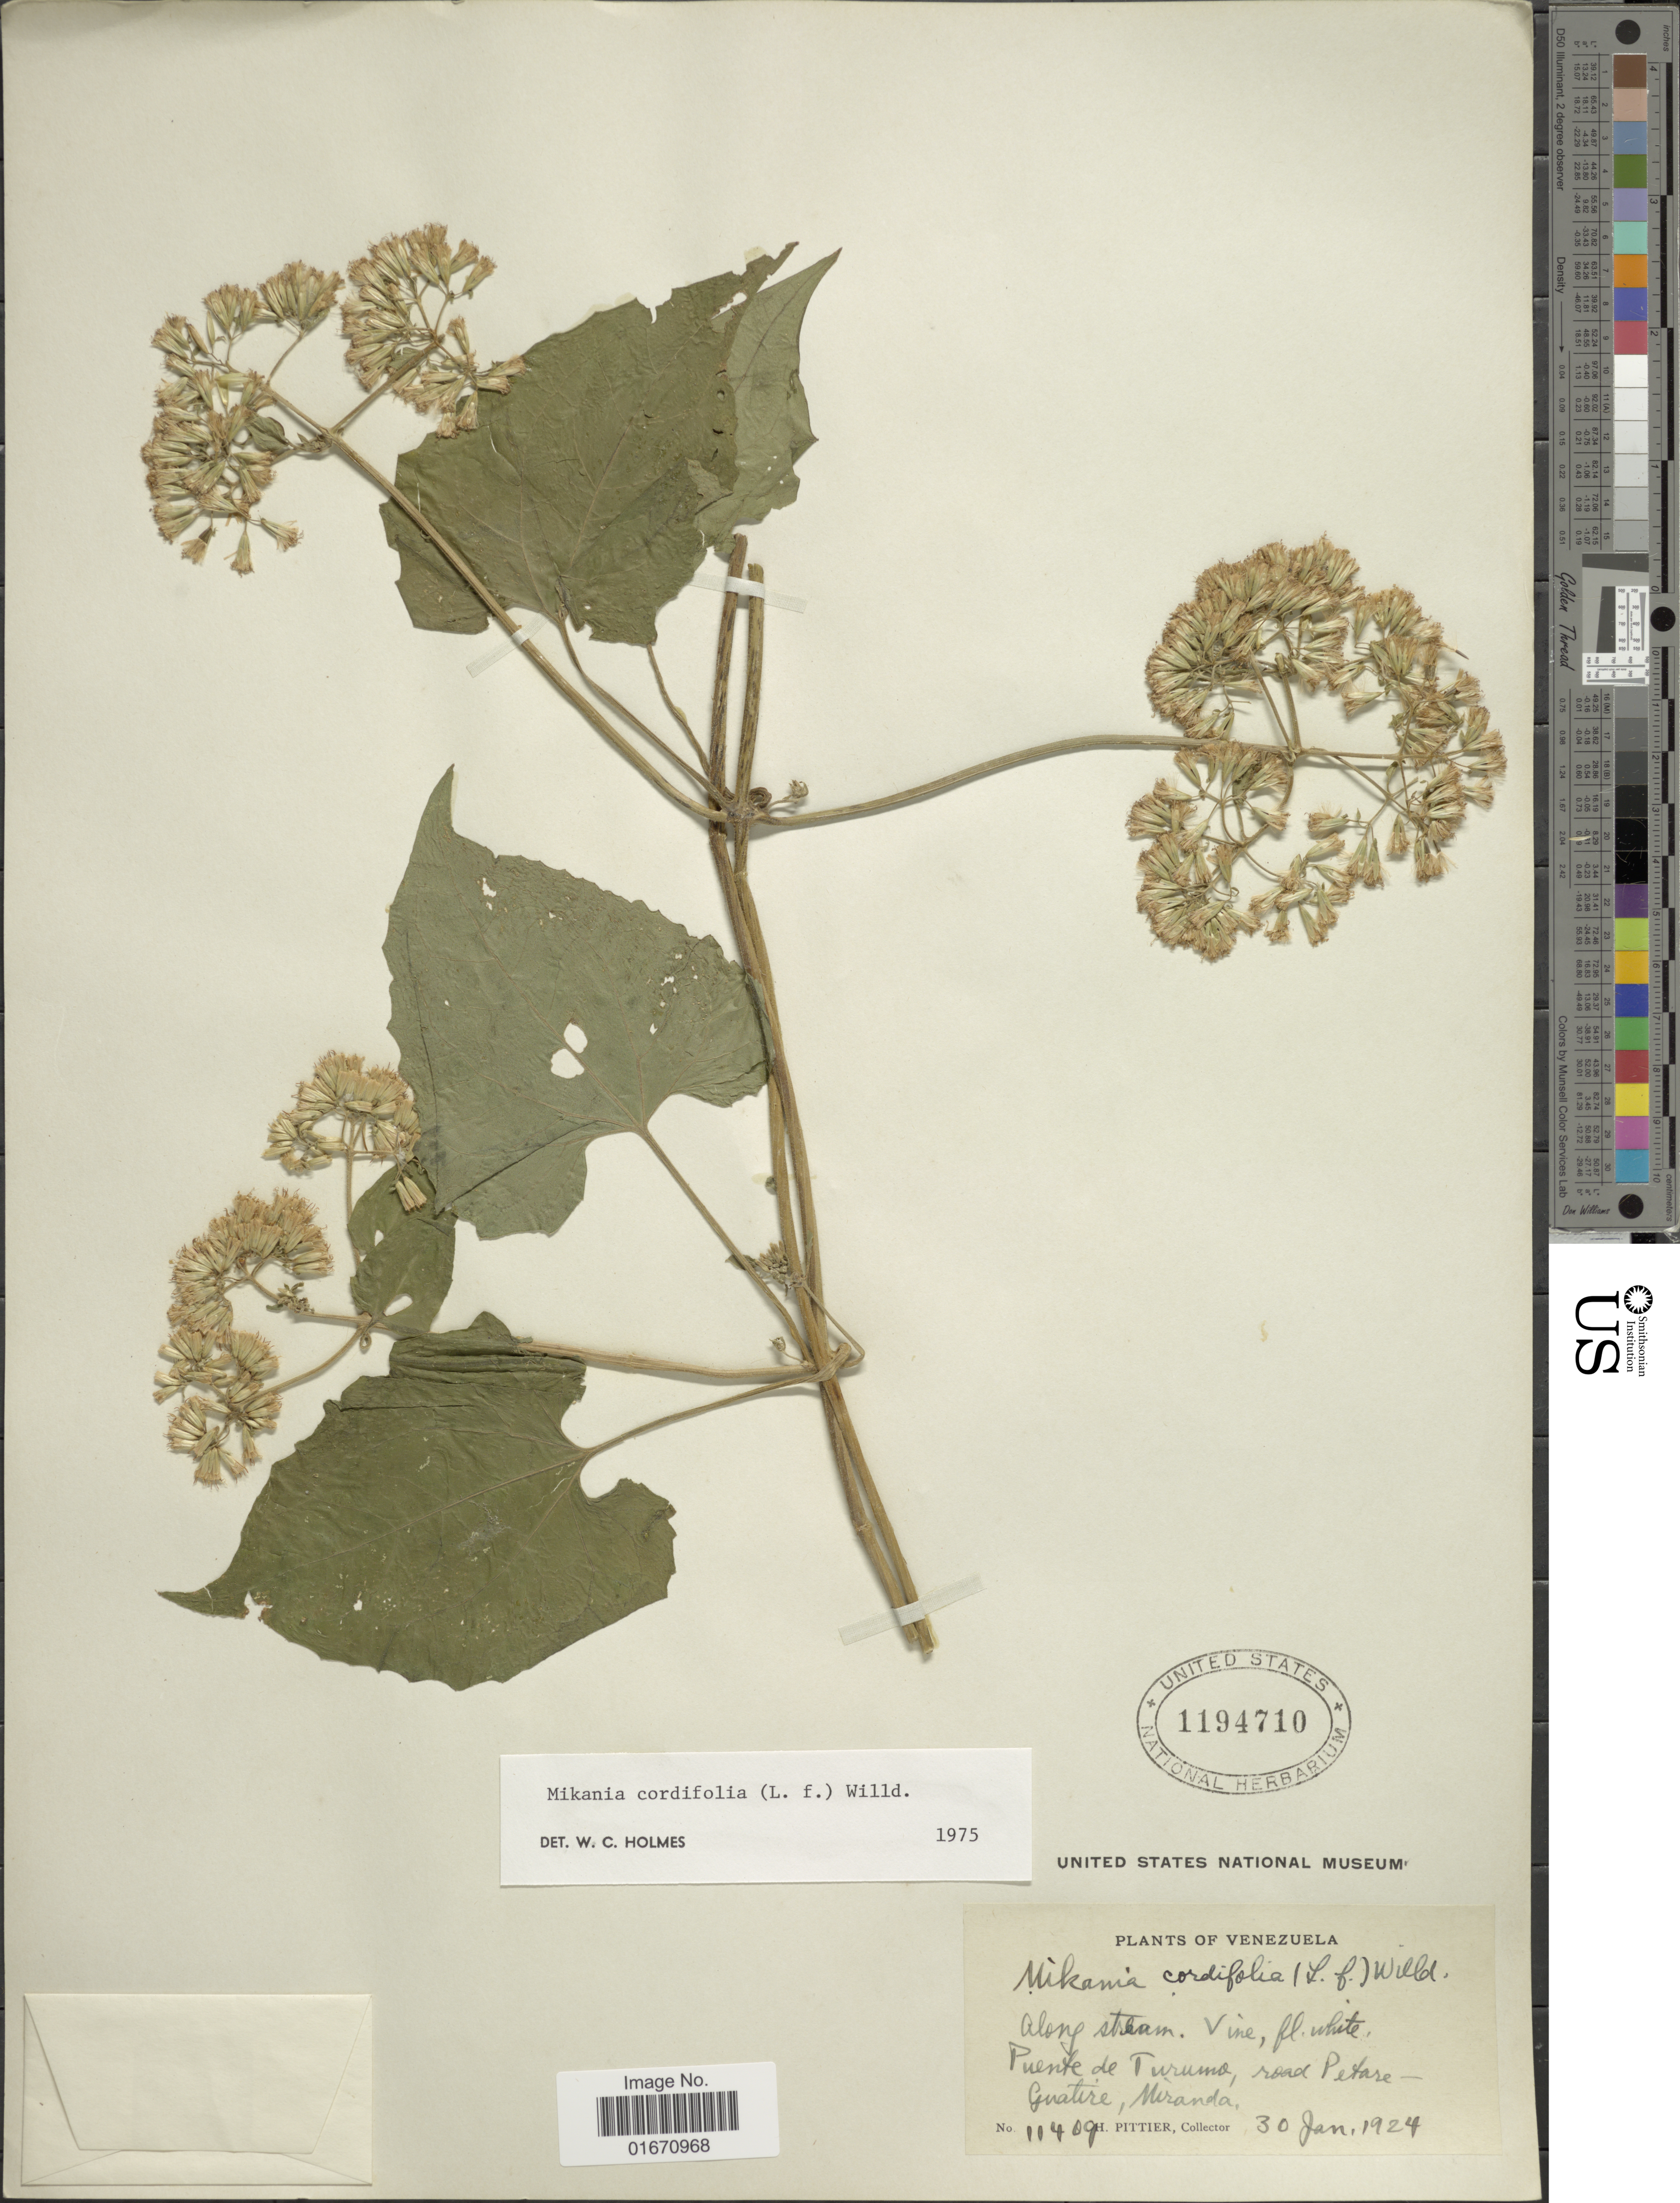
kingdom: Plantae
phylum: Tracheophyta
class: Magnoliopsida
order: Asterales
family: Asteraceae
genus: Mikania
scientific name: Mikania cordifolia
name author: Kunth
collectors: H. F. Pittier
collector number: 11409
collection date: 1924-01-30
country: Venezuela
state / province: Miranda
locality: Puente de Turumo, road Petare - Guatire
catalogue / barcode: US 1194710